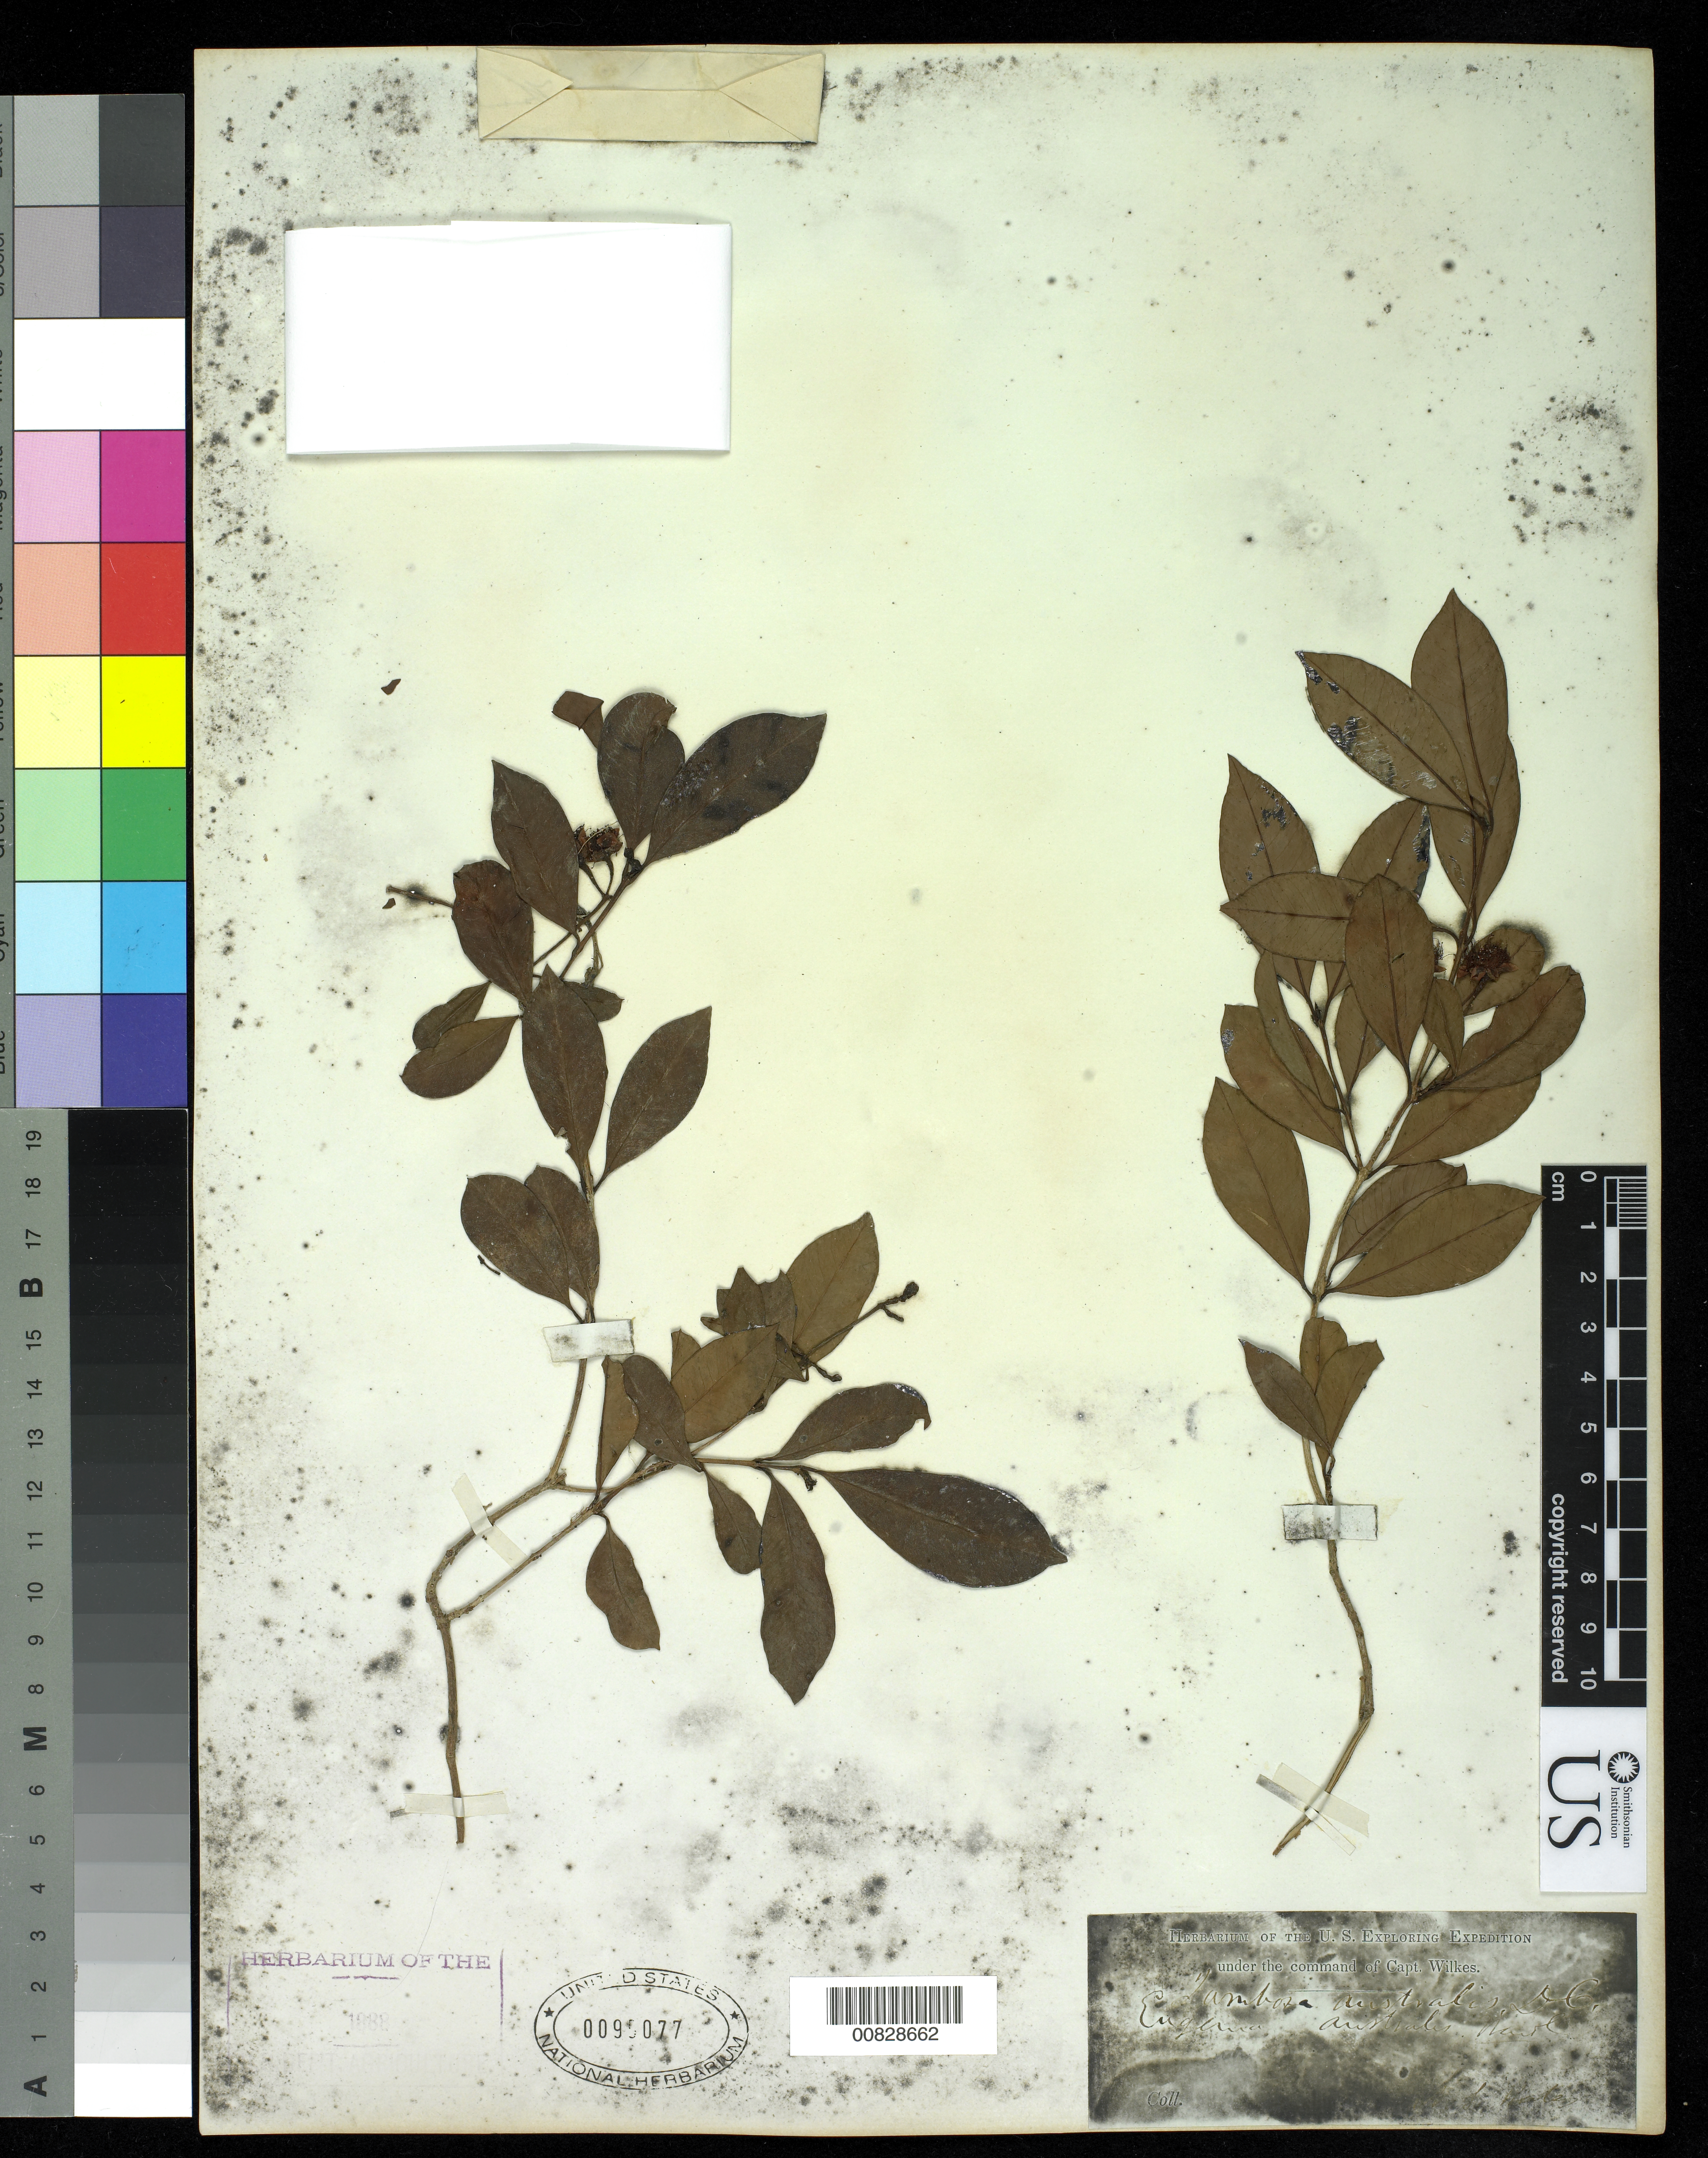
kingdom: Plantae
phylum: Tracheophyta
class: Magnoliopsida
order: Myrtales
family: Myrtaceae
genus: Syzygium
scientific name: Syzygium australe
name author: (J.C. Wendl. ex Link) B. Hyland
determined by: Strong, Mark T., (BOT), Smithsonian Institution - National Museum of Natural History (UNITED STATES)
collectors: Wilkes Explor. Exped.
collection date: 1838/1842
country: Australia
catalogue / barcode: US 95077